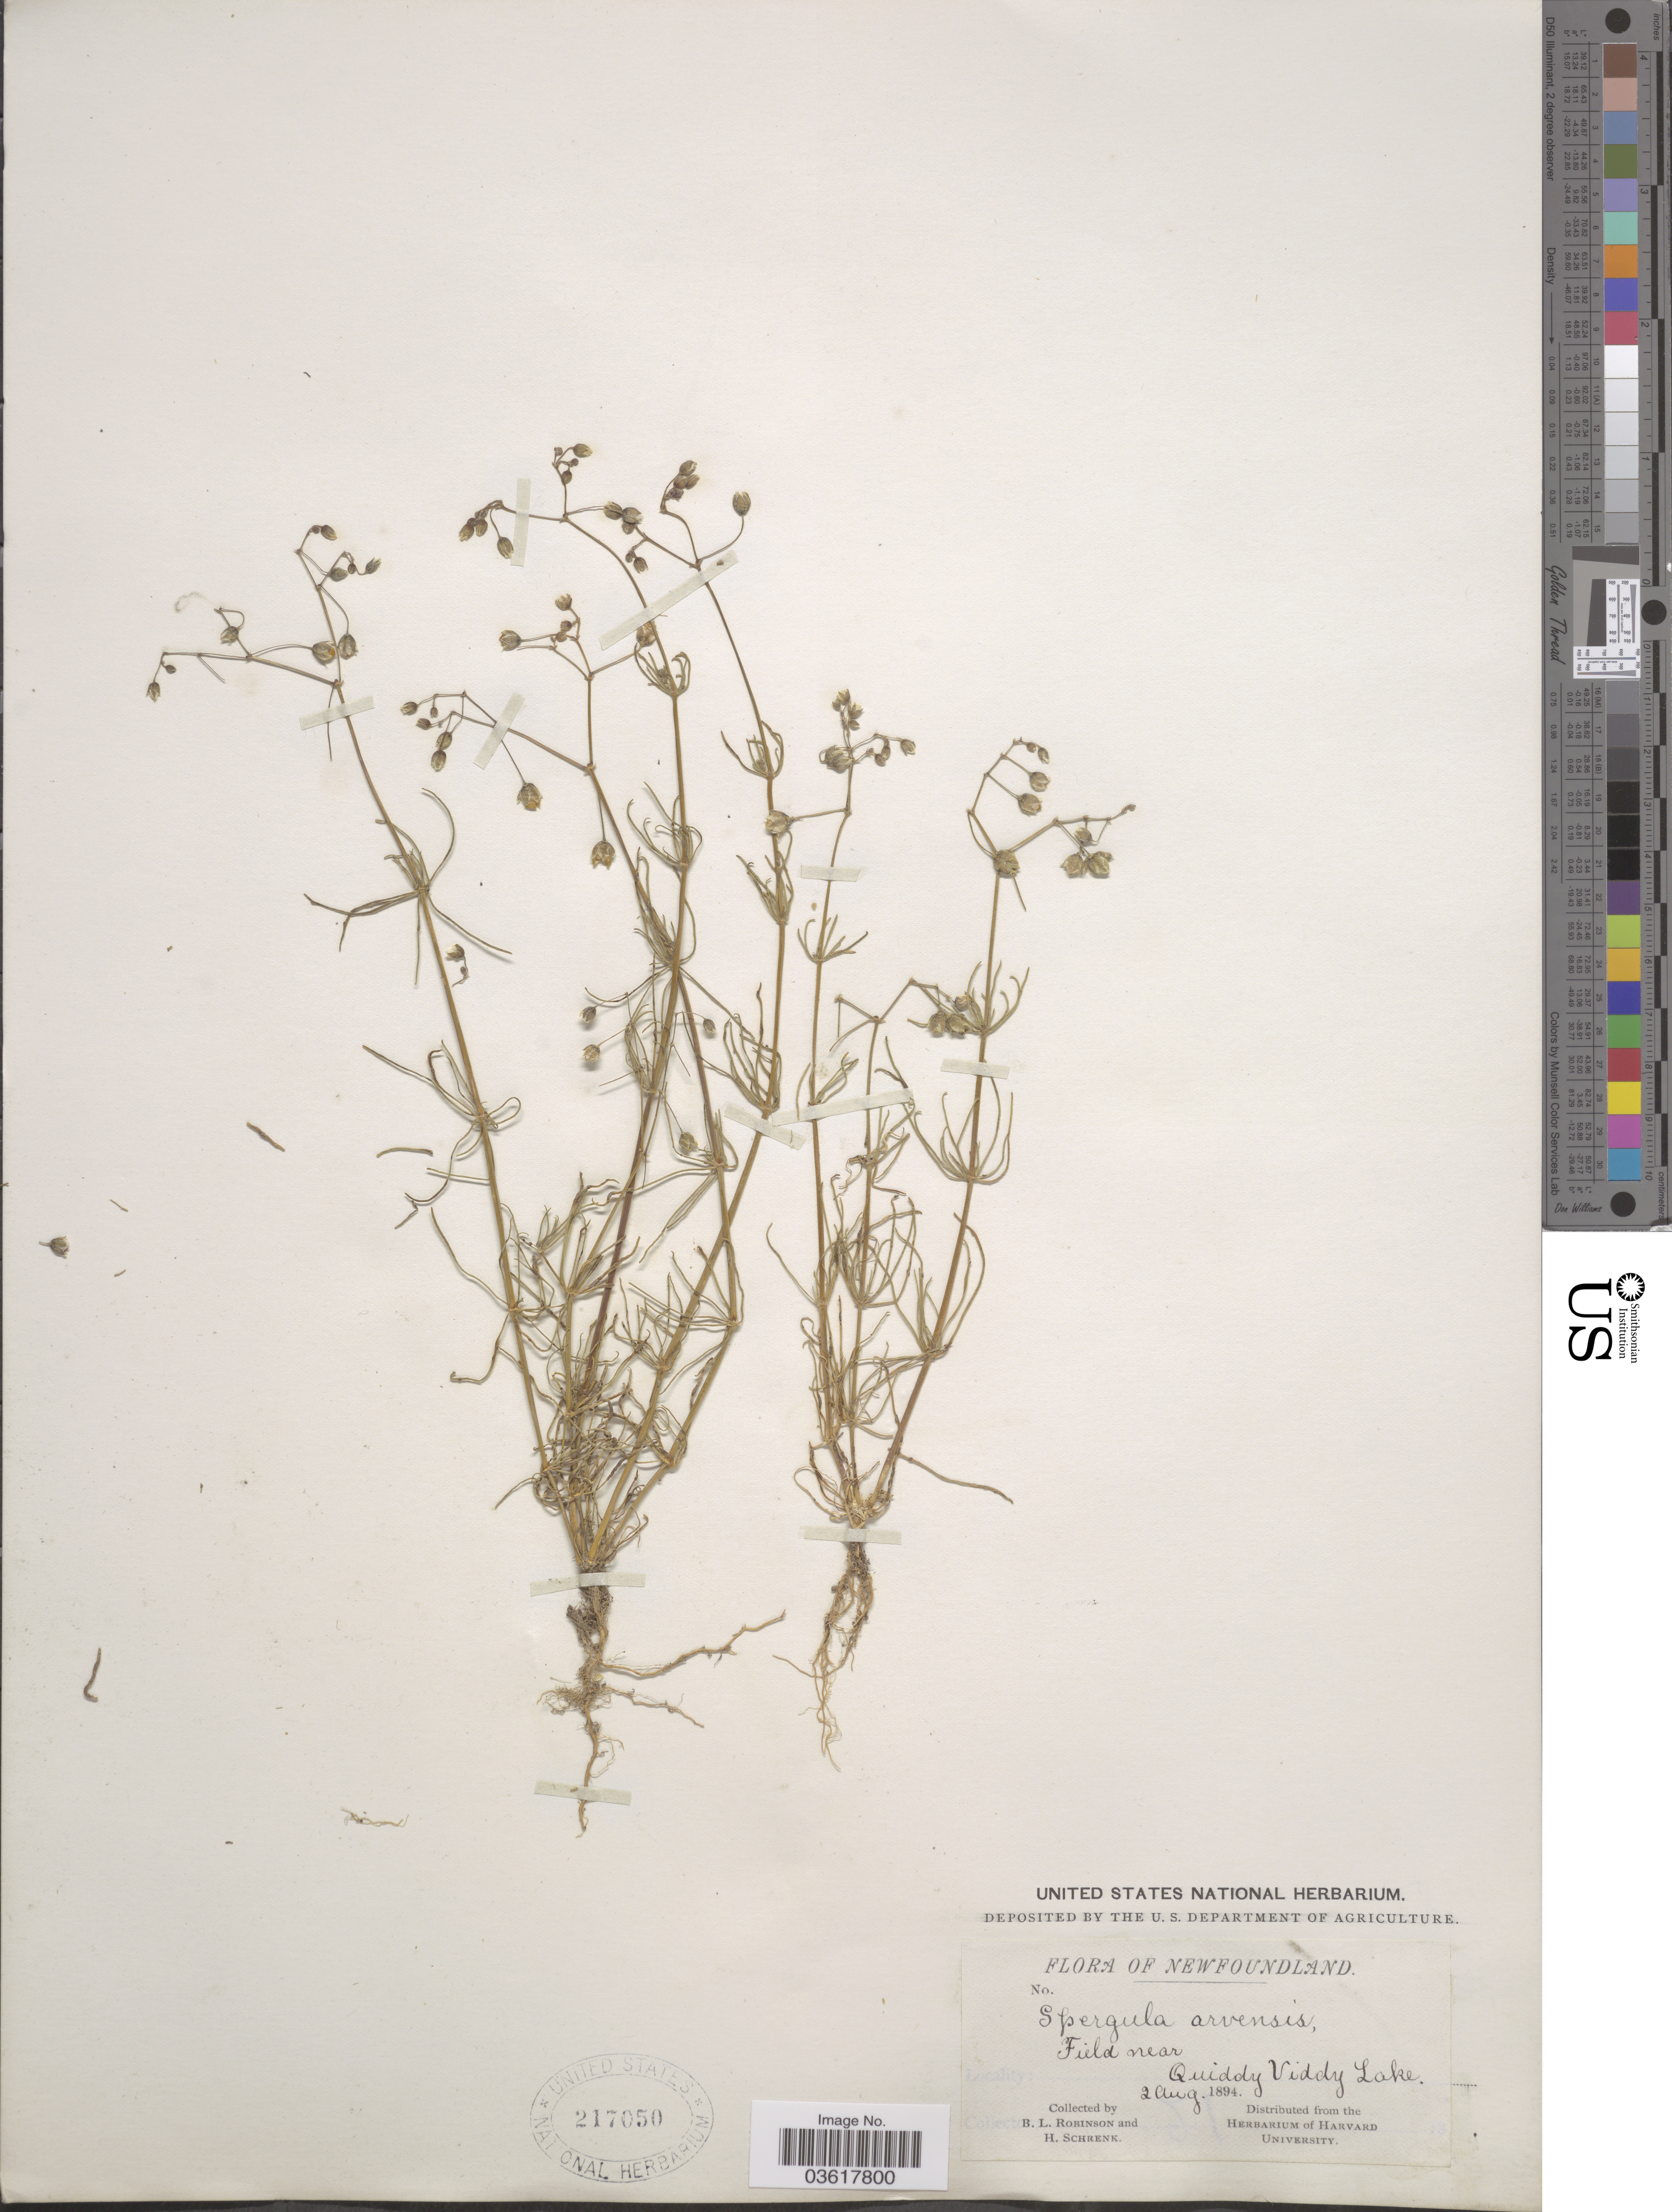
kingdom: Plantae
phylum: Tracheophyta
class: Magnoliopsida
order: Caryophyllales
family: Caryophyllaceae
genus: Spergula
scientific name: Spergula arvensis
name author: L.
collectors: B. L. Robinson & H. Schrenk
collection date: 1894-08-02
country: Canada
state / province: Newfoundland and Labrador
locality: Field near Quiddy Viddy Lake.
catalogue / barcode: US 217050